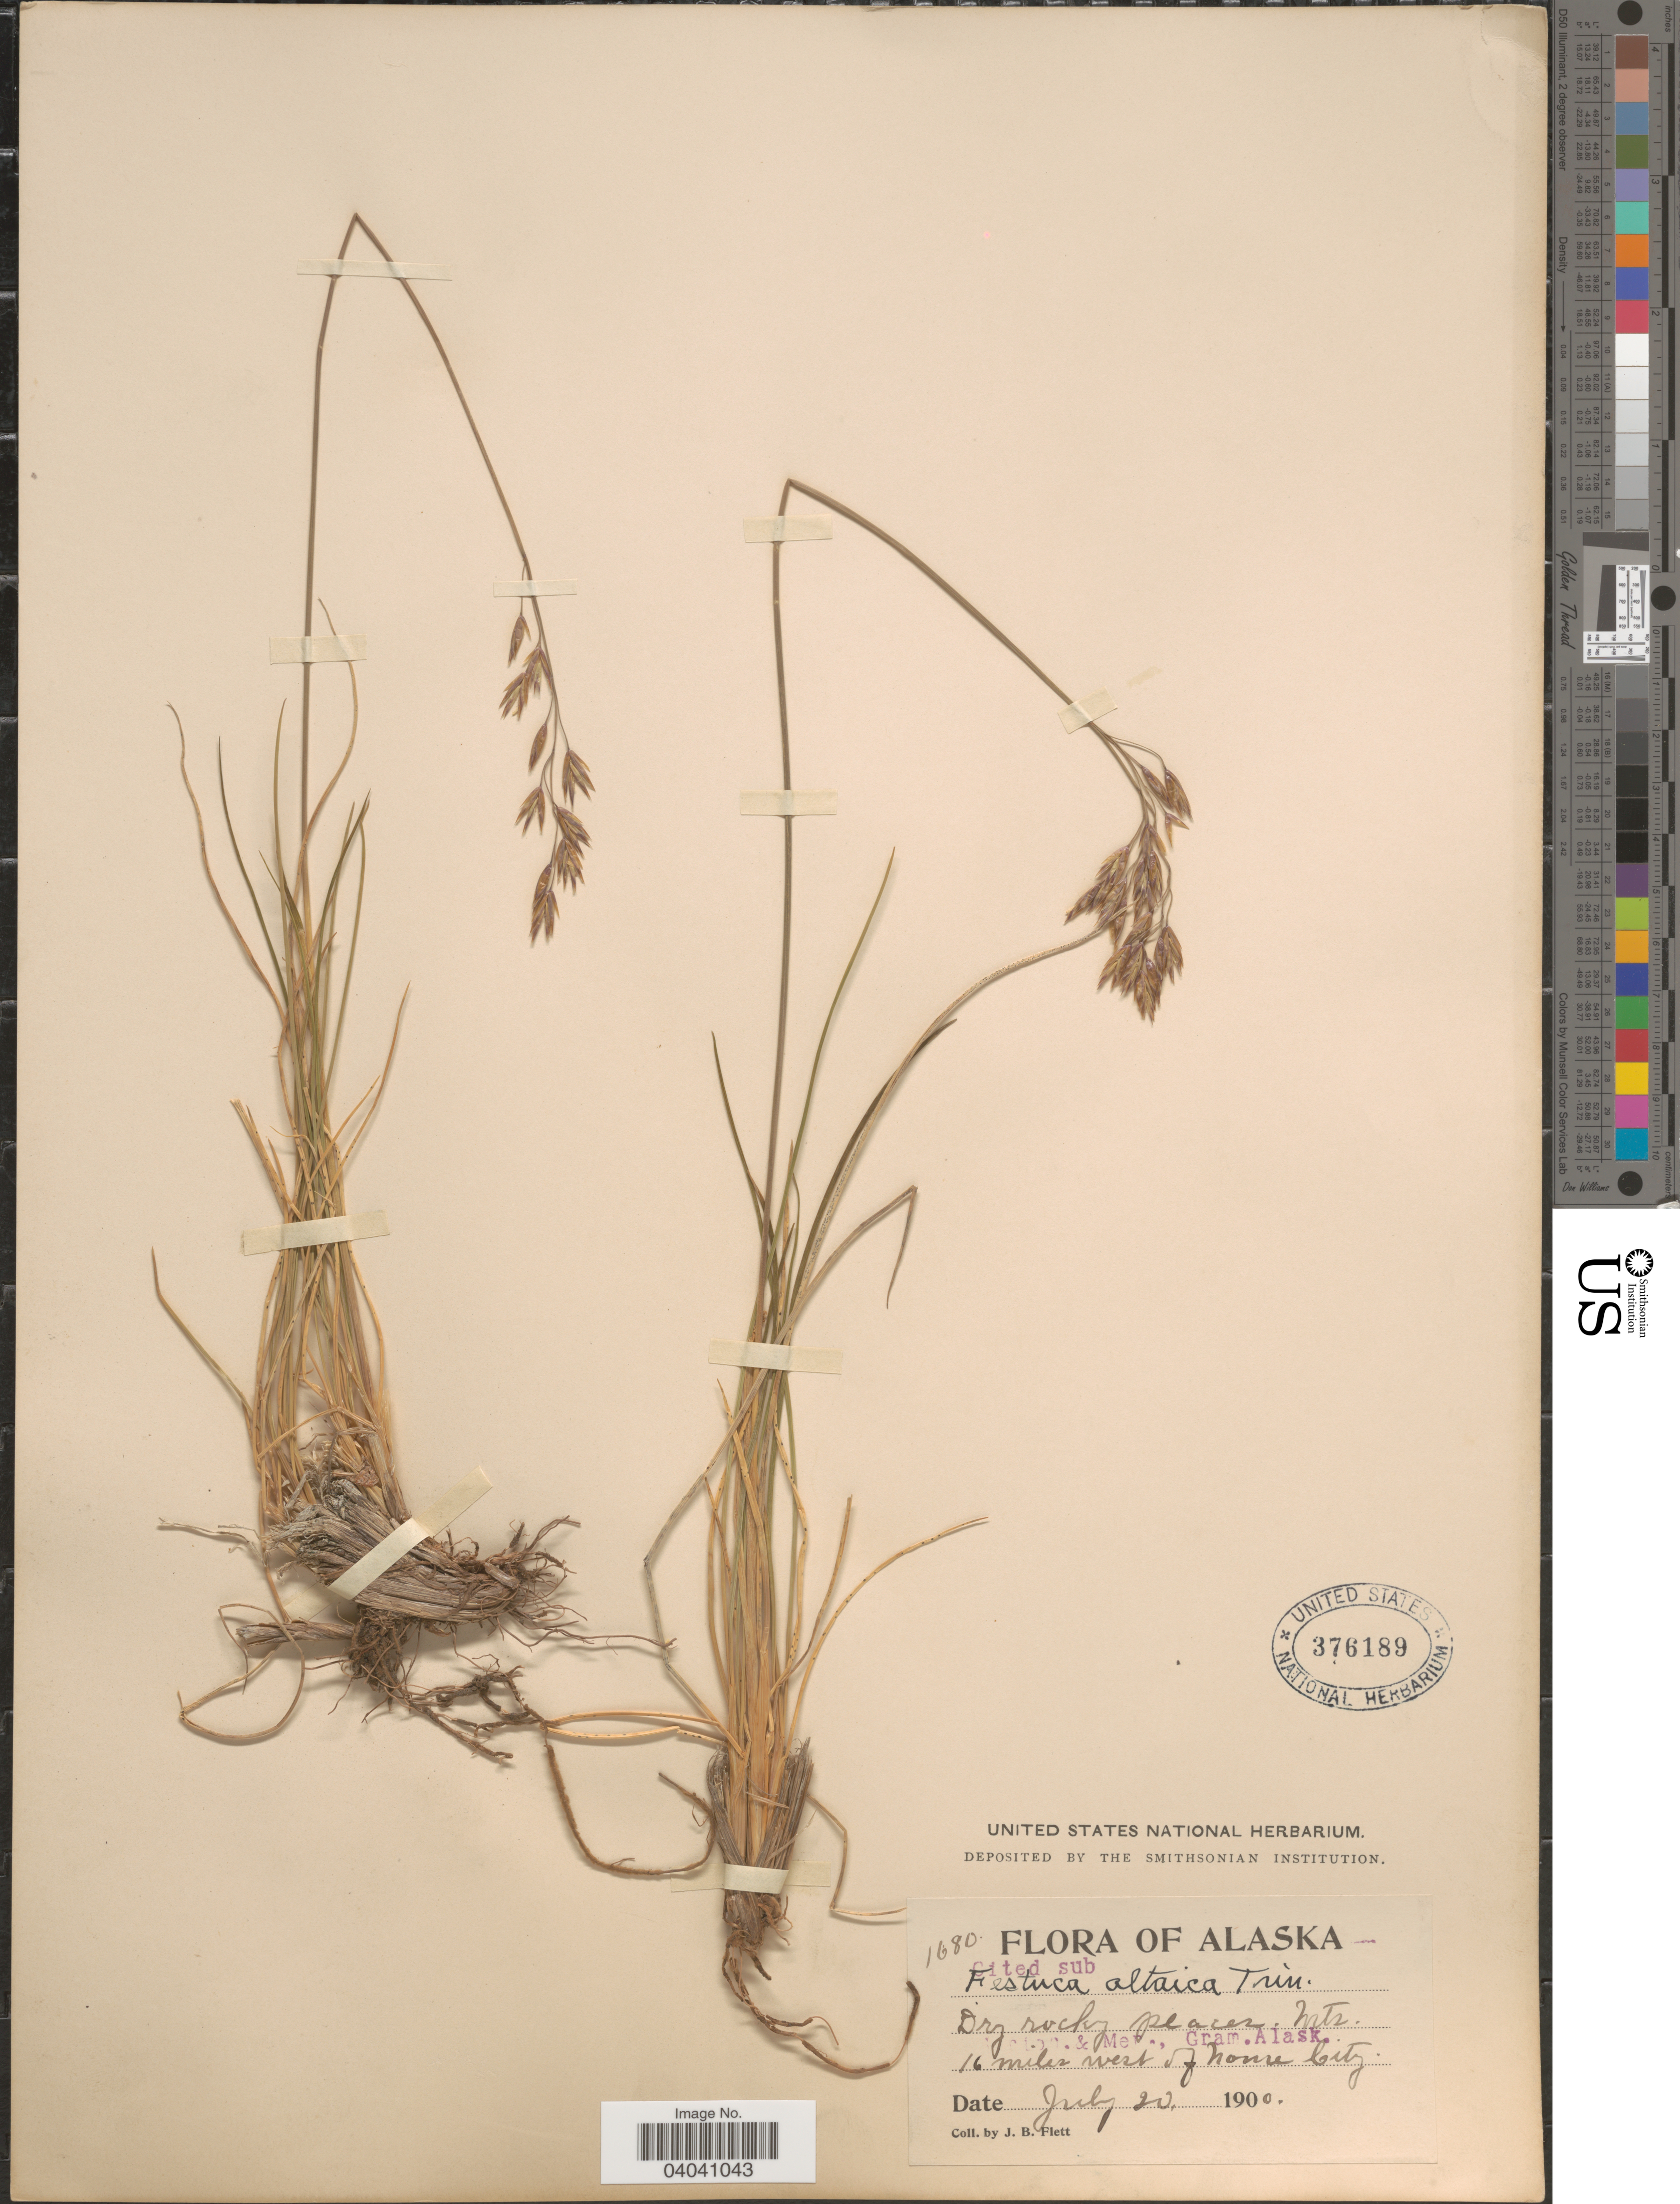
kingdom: Plantae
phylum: Tracheophyta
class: Liliopsida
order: Poales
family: Poaceae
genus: Festuca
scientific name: Festuca altaica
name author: Trin.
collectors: J. Flett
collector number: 1680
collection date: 1900-07-20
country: United States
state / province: Alaska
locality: Placer Mts. 16 miles west of Nome City.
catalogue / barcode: US 376189